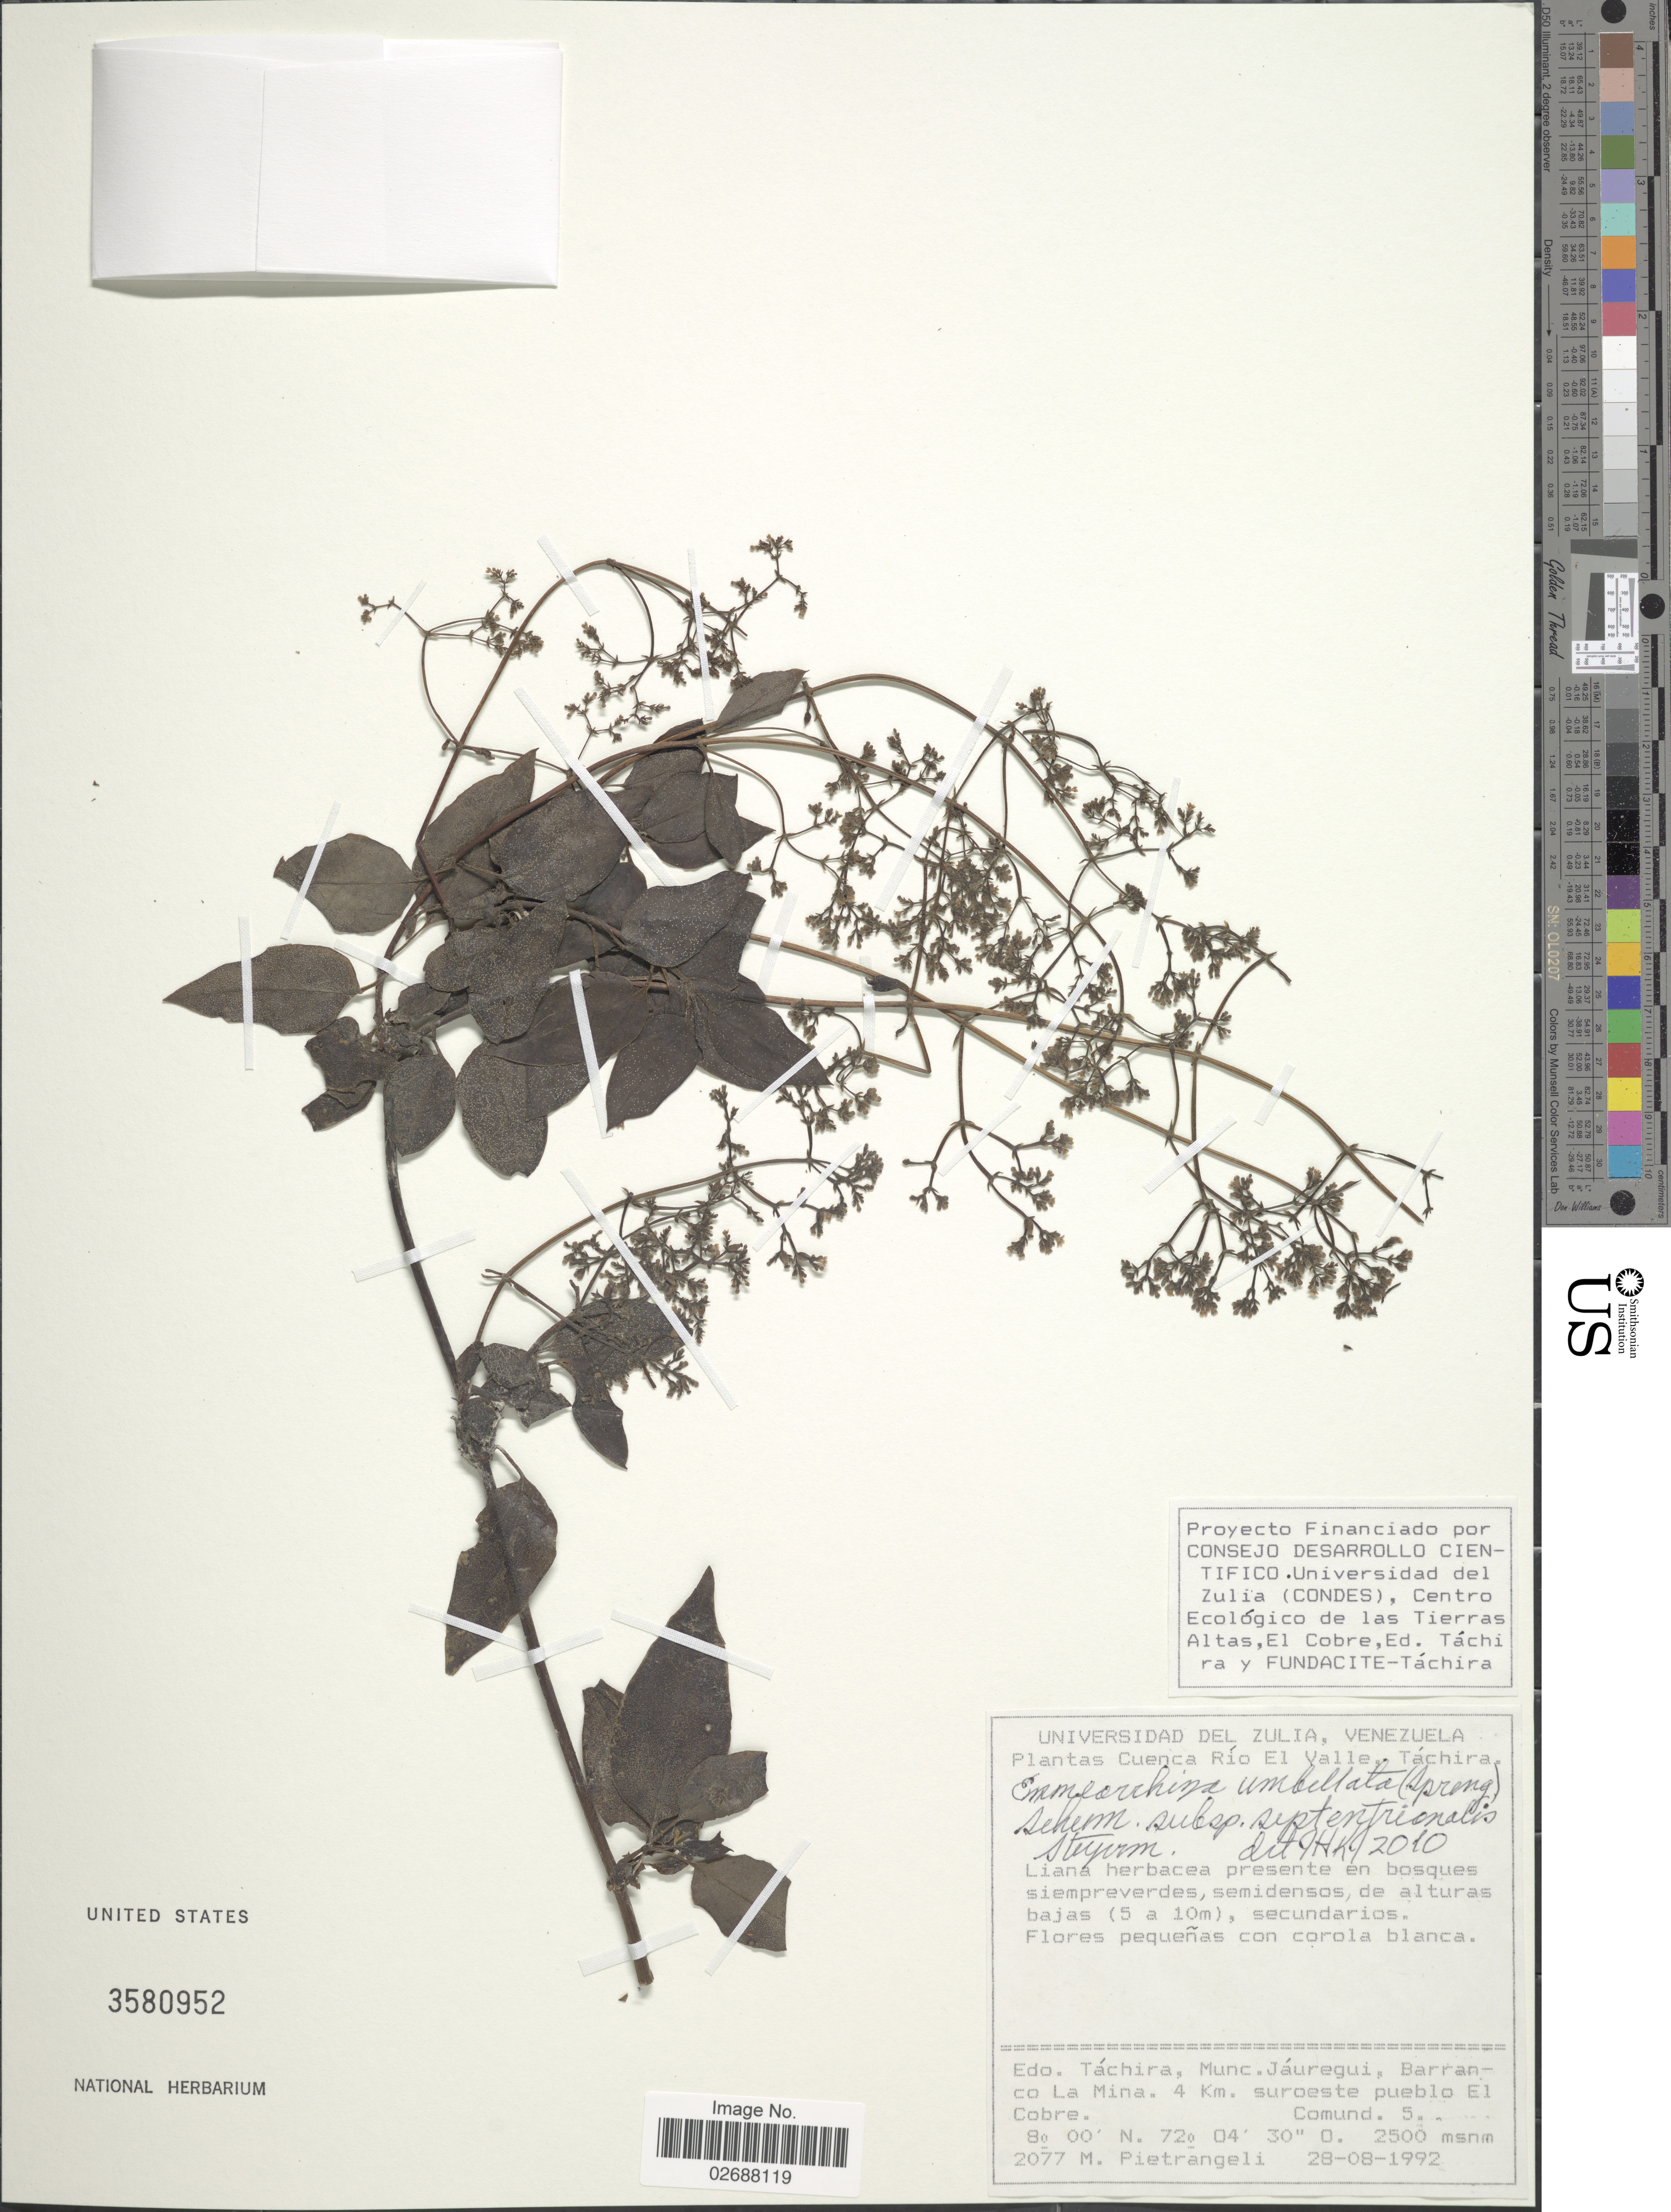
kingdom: Plantae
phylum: Tracheophyta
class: Magnoliopsida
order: Gentianales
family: Rubiaceae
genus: Emmeorhiza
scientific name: Emmeorhiza umbellata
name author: (Spreng.) K. Schum.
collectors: M. Pietrangeli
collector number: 2077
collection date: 1992-08-28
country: Venezuela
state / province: Tachira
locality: Munc. Jauregui, Barranco La Mina. 4 Km. suroeste pueblo El Cobre. Cuenca Rio El Valle, Tachira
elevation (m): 2500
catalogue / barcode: US 3580952